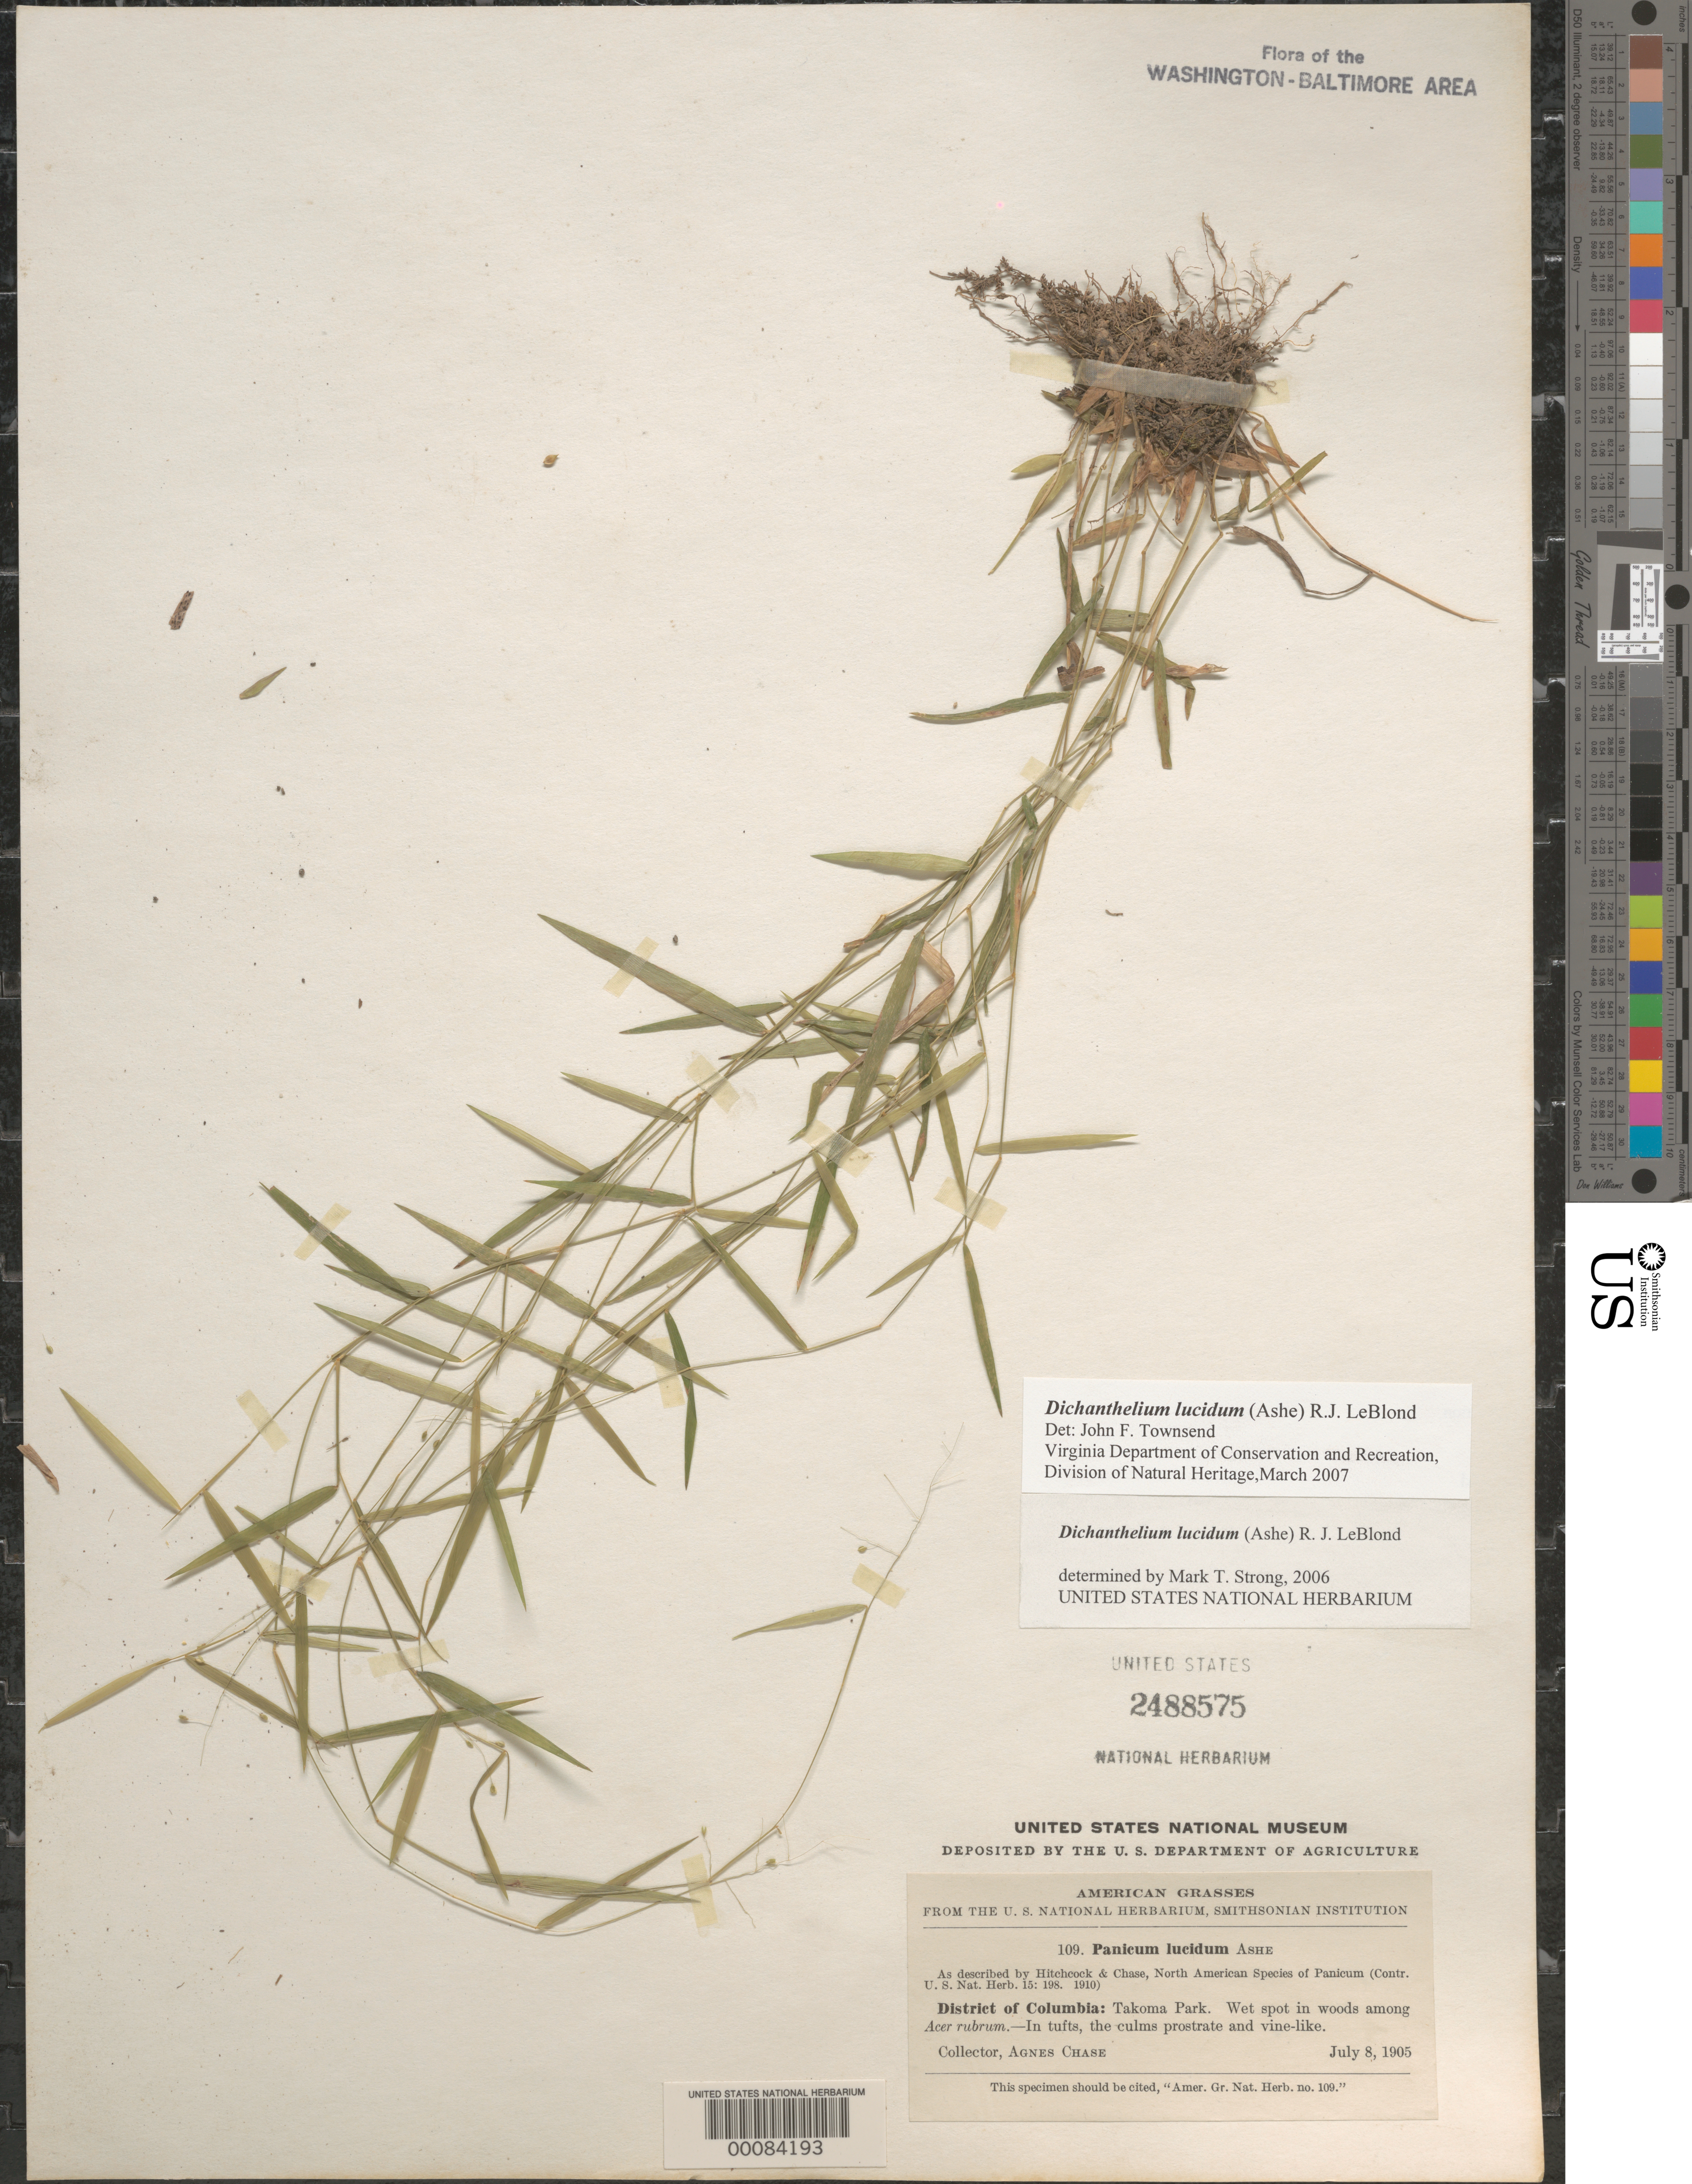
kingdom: Plantae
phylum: Tracheophyta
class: Liliopsida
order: Poales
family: Poaceae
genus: Dichanthelium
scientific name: Dichanthelium dichotomum var. dichotomum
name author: (L.) Gould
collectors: A. Chase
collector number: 109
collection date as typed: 08 Jul 1905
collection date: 1905-07-08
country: United States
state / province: District of Columbia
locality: Takoma Park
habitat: Wet spot in woods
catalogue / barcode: US 2488575